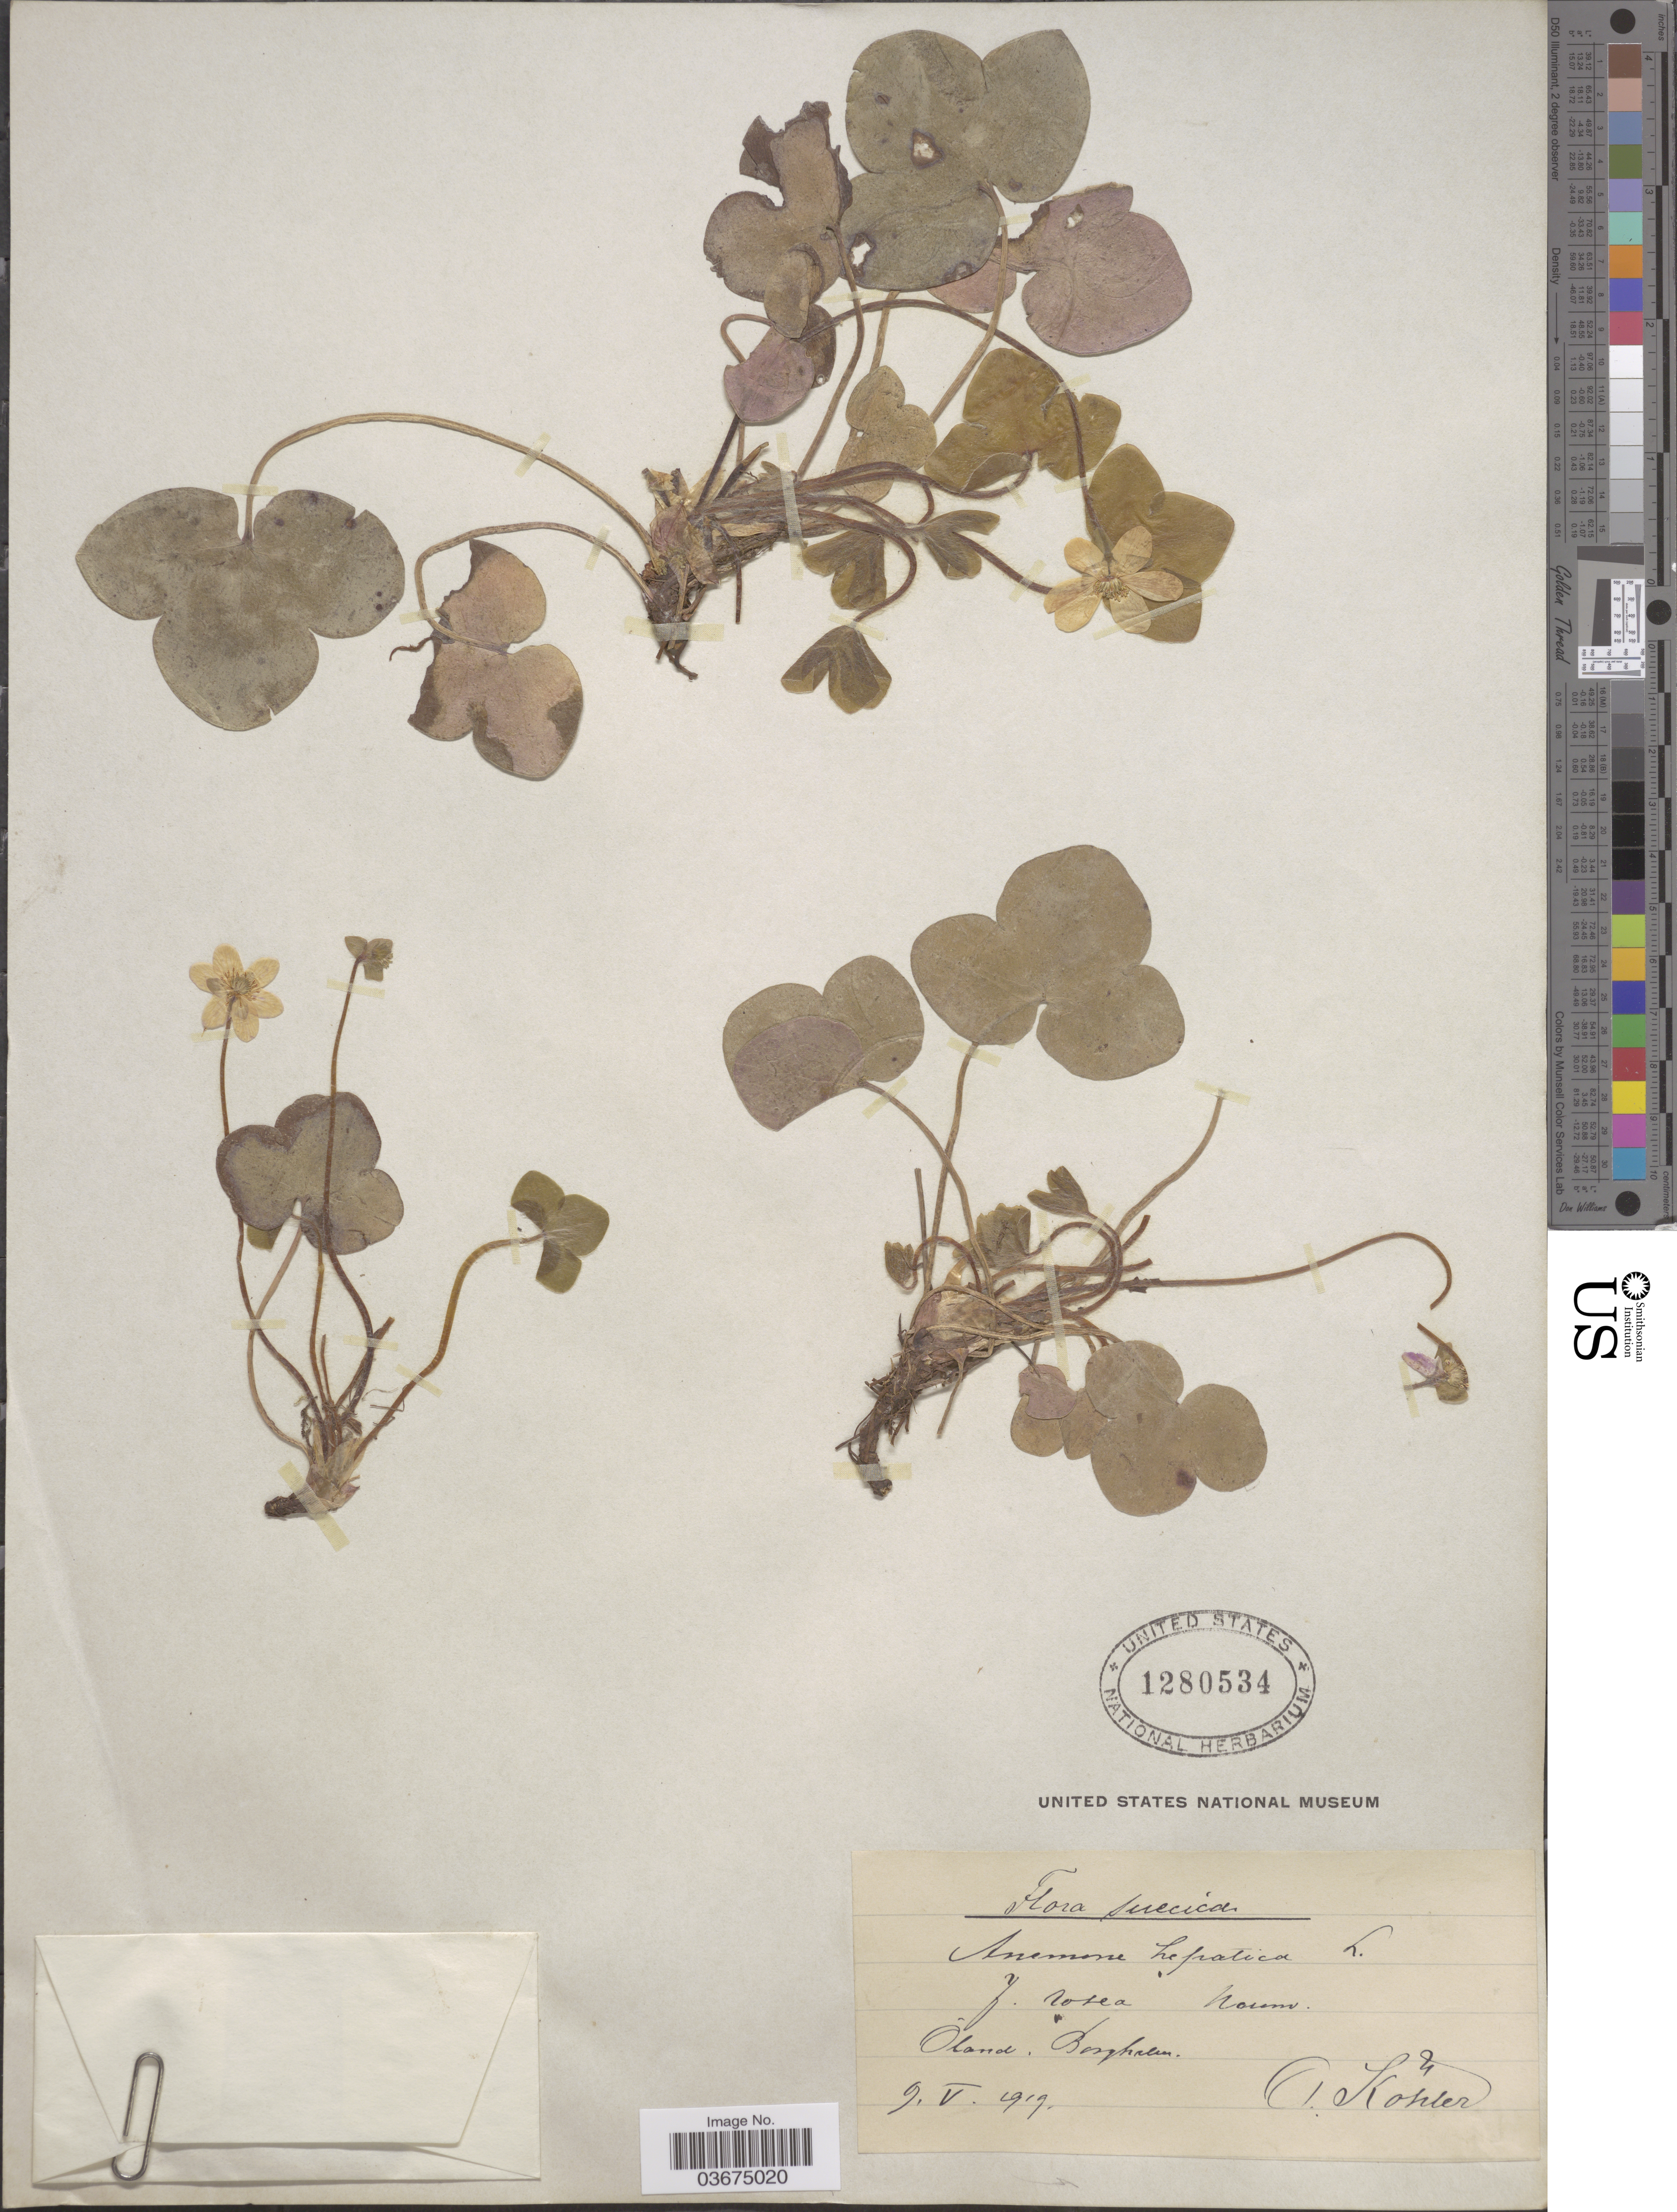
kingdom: Plantae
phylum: Tracheophyta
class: Magnoliopsida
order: Ranunculales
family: Ranunculaceae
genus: Hepatica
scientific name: Hepatica triloba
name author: Chaix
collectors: O. Köhler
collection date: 1919-05-09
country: Sweden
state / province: Kalmar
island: Oland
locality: Suecia. Ôland. Berghalen.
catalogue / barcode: US 1280534